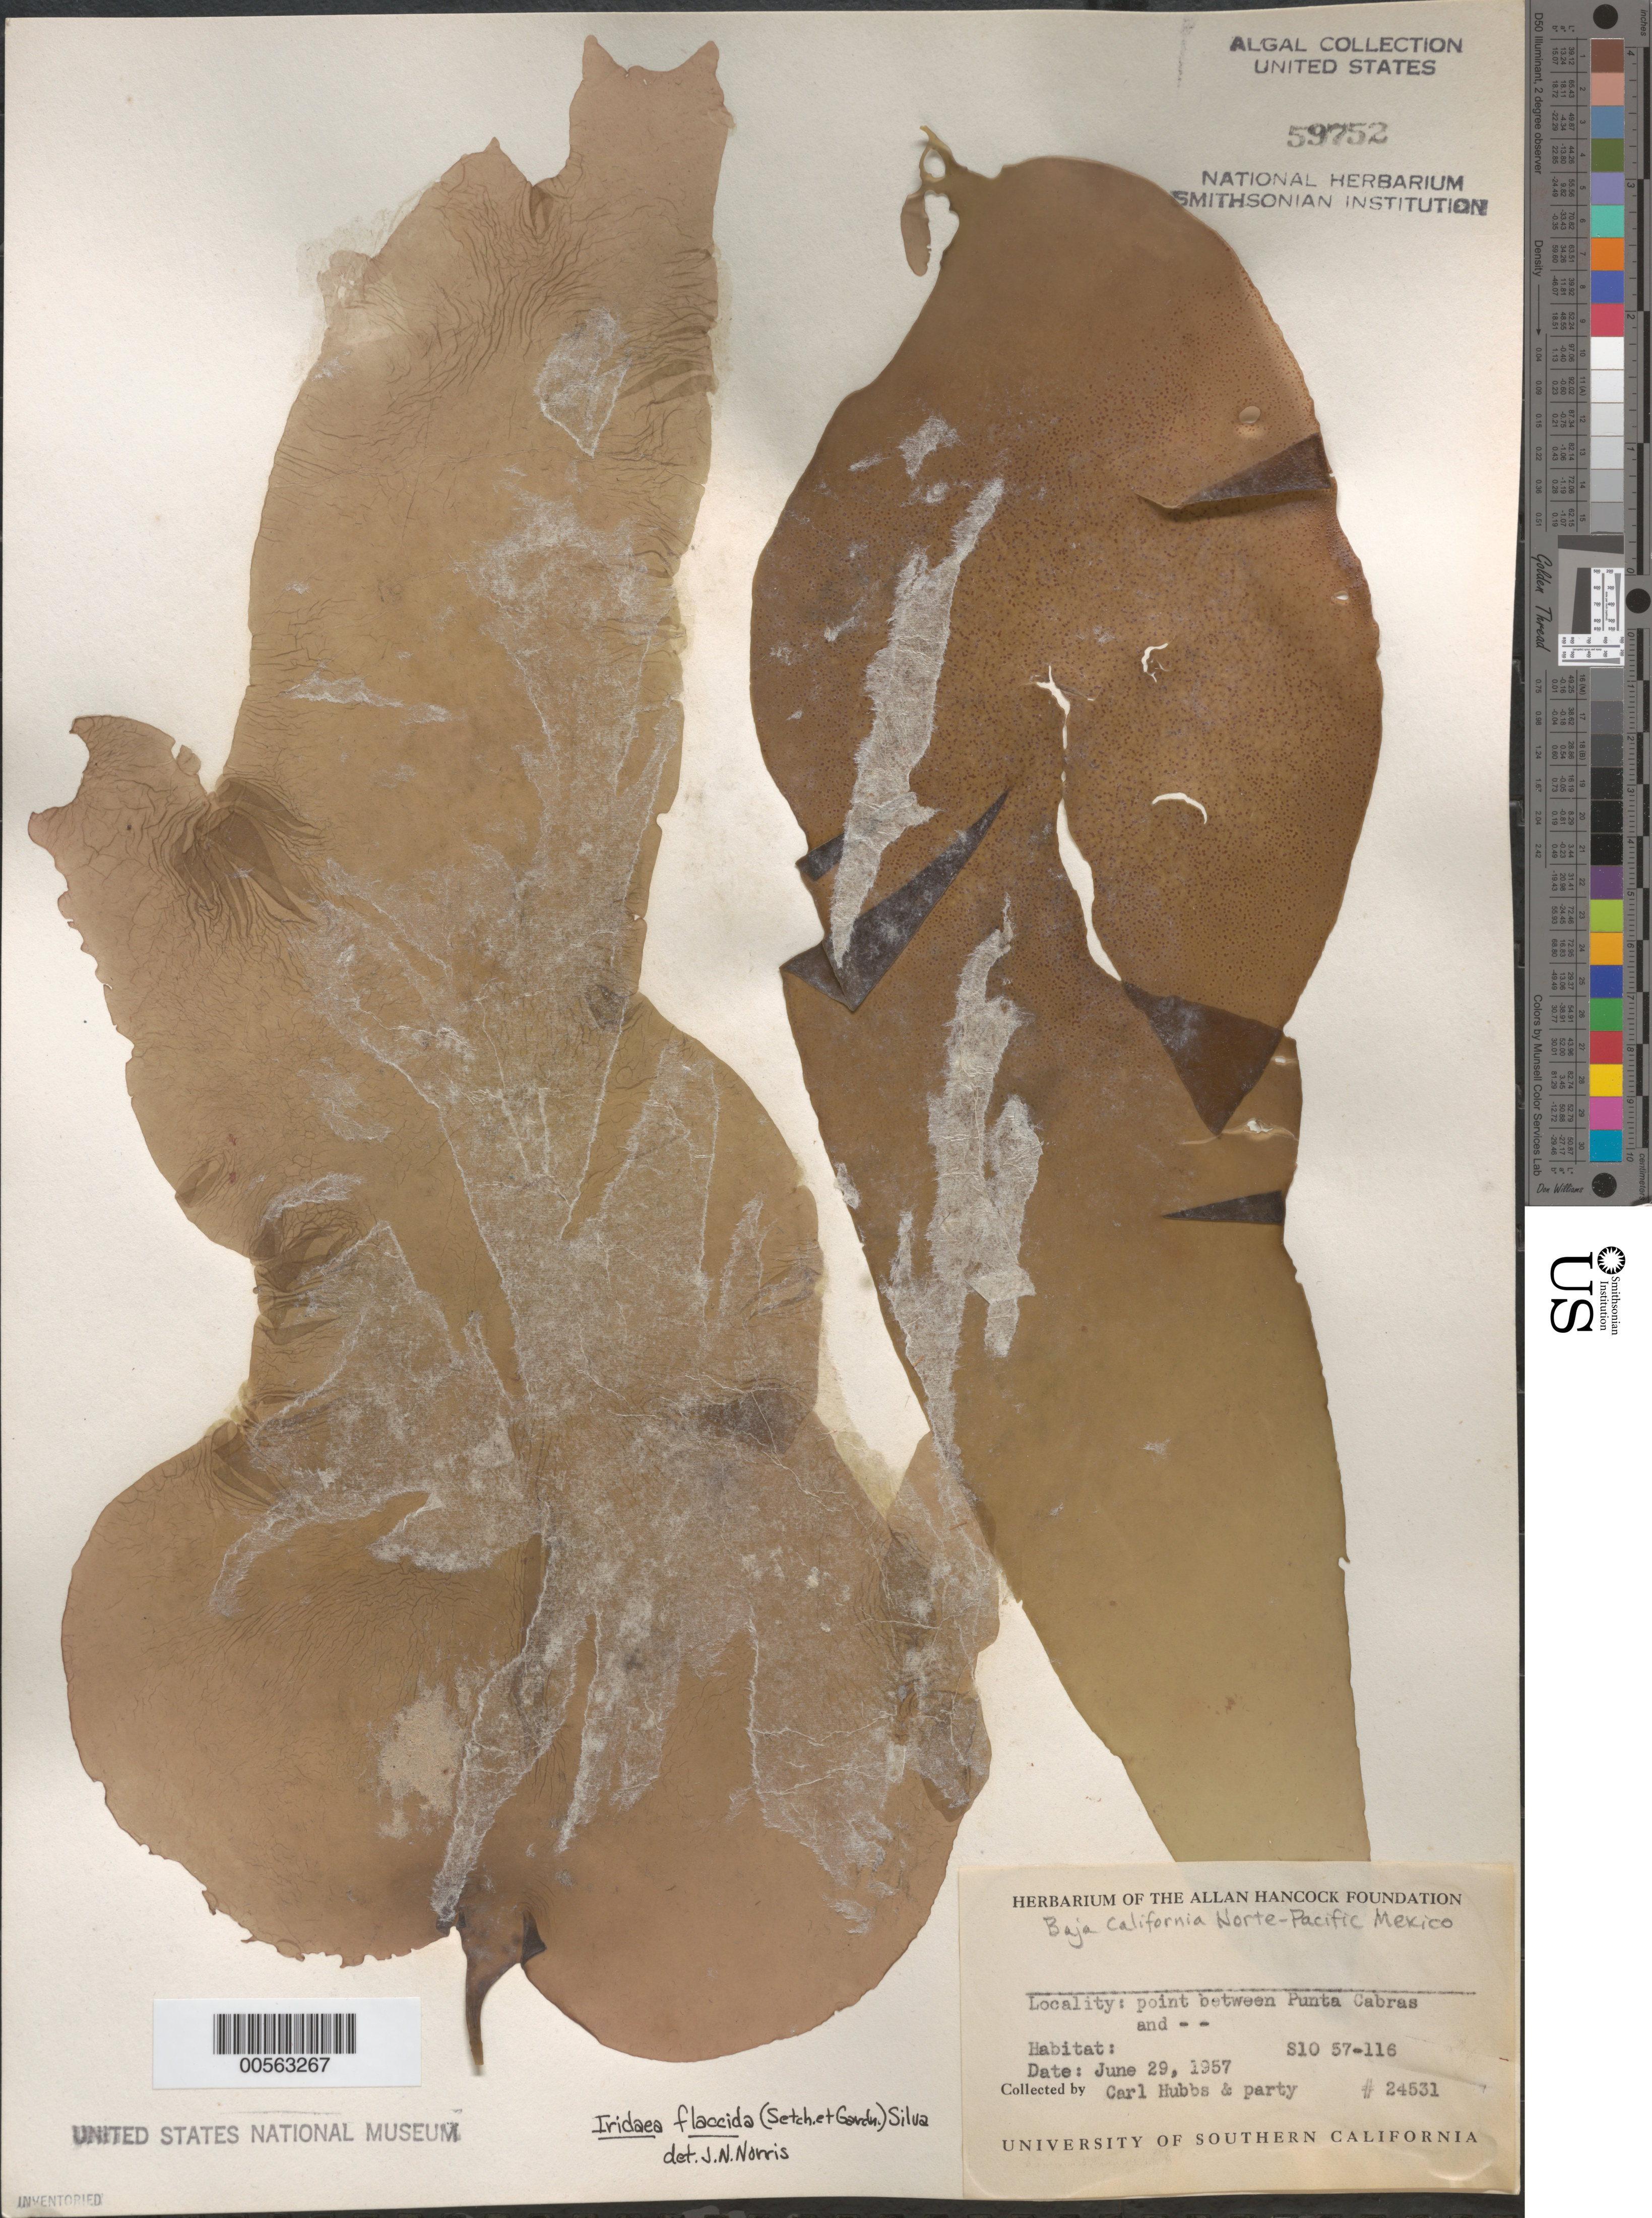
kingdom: Plantae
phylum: Rhodophyta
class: Florideophyceae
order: Gigartinales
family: Gigartinaceae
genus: Mazzaella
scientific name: Mazzaella flaccida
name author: (Setchell & N.L. Gardner) Fredericq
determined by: Algae name updating Project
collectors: C. Hubbs & et al.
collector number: EYD 24531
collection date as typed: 29 Jun 1957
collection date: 1957-06-29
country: Mexico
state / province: Baja California Norte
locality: Near Punta Cabras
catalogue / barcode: US 59752